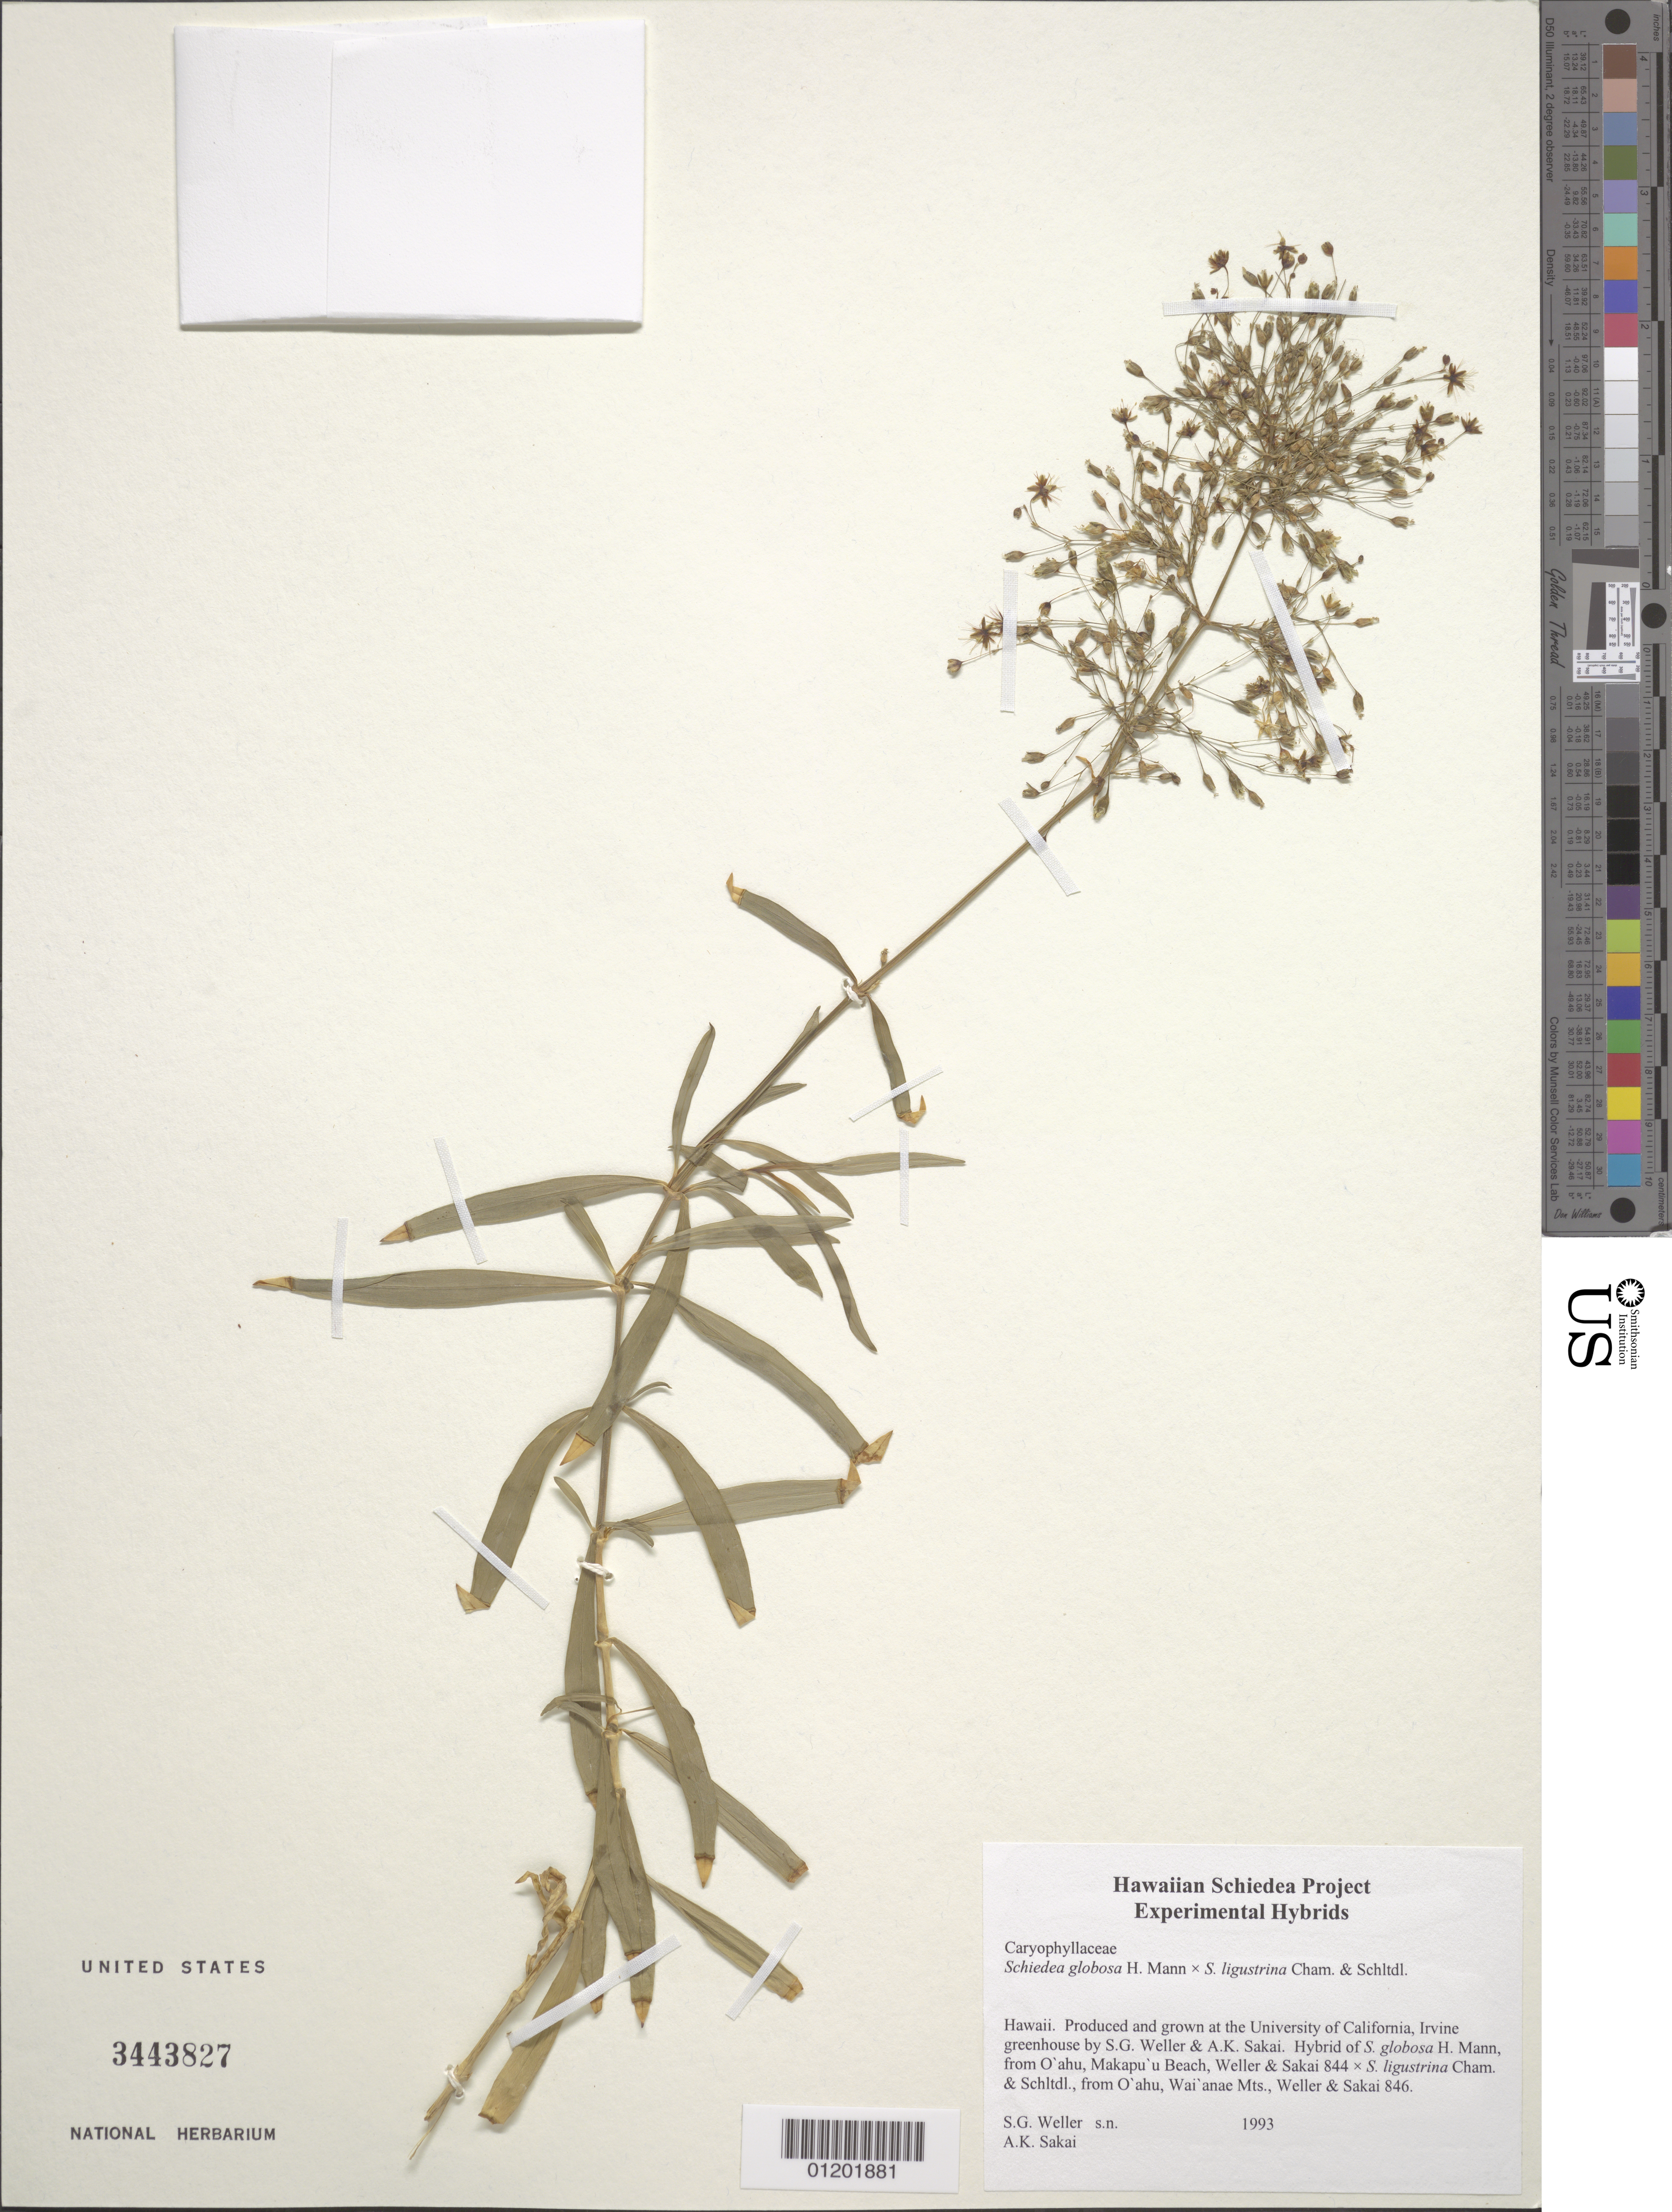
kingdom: Plantae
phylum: Tracheophyta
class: Magnoliopsida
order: Caryophyllales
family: Caryophyllaceae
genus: Schiedea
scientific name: Schiedea globosa x S. ligustrina Cham. & Schltdl.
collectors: S. G. Weller & A. Sakai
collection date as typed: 1993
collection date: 1993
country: United States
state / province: California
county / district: Orange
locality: University of California, Irvine greenhouse.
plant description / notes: Hybrid of S. globosa H. Mann [from O'ahu, Makapu'u Beach, Weller & Sakai 844] × S. ligustrina Cham. & Schltdl. [from O'ahu, Wai'anae Mts., Weller & Sakai 846].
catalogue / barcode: US 3443827